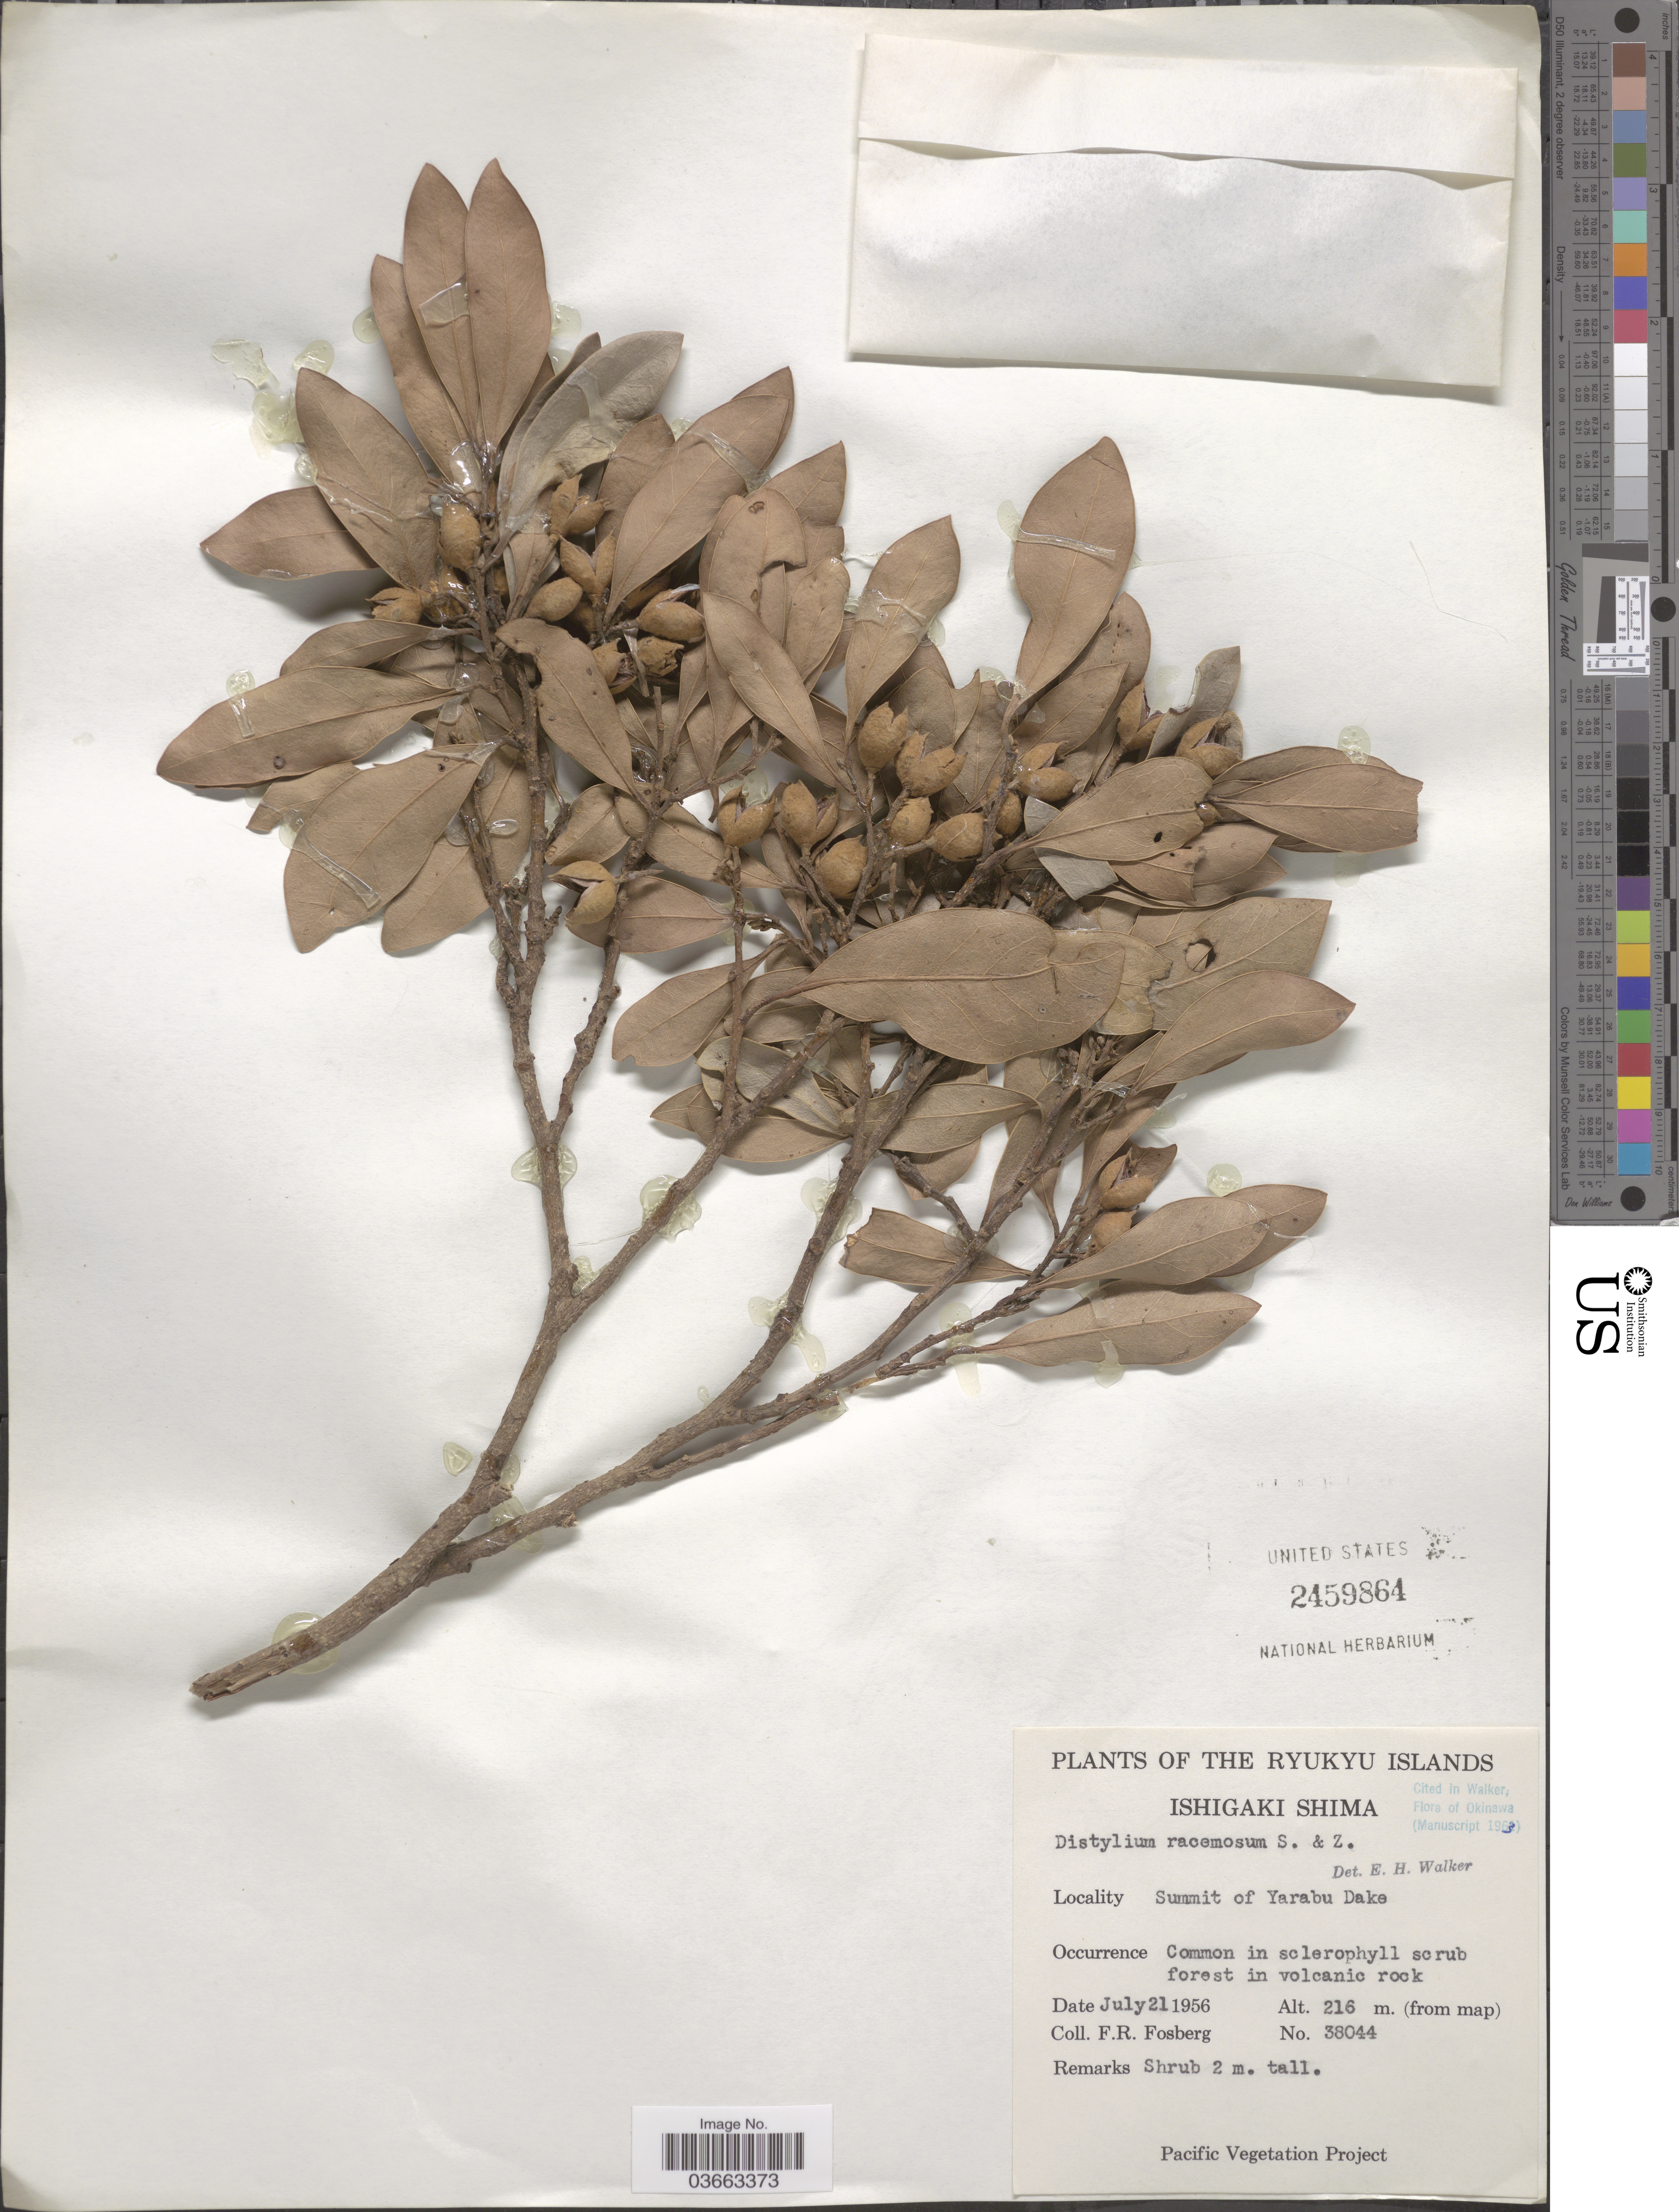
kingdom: Plantae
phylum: Tracheophyta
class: Magnoliopsida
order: Saxifragales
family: Hamamelidaceae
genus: Distylium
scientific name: Distylium racemosum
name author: Siebold & Zucc.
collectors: F. R. Fosberg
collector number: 38044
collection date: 1956-07-21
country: Japan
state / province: Okinawa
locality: The Ryukyu Islands. Ishigaki Shima. Summit of Yarabu Dake.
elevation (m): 216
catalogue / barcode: US 2459864